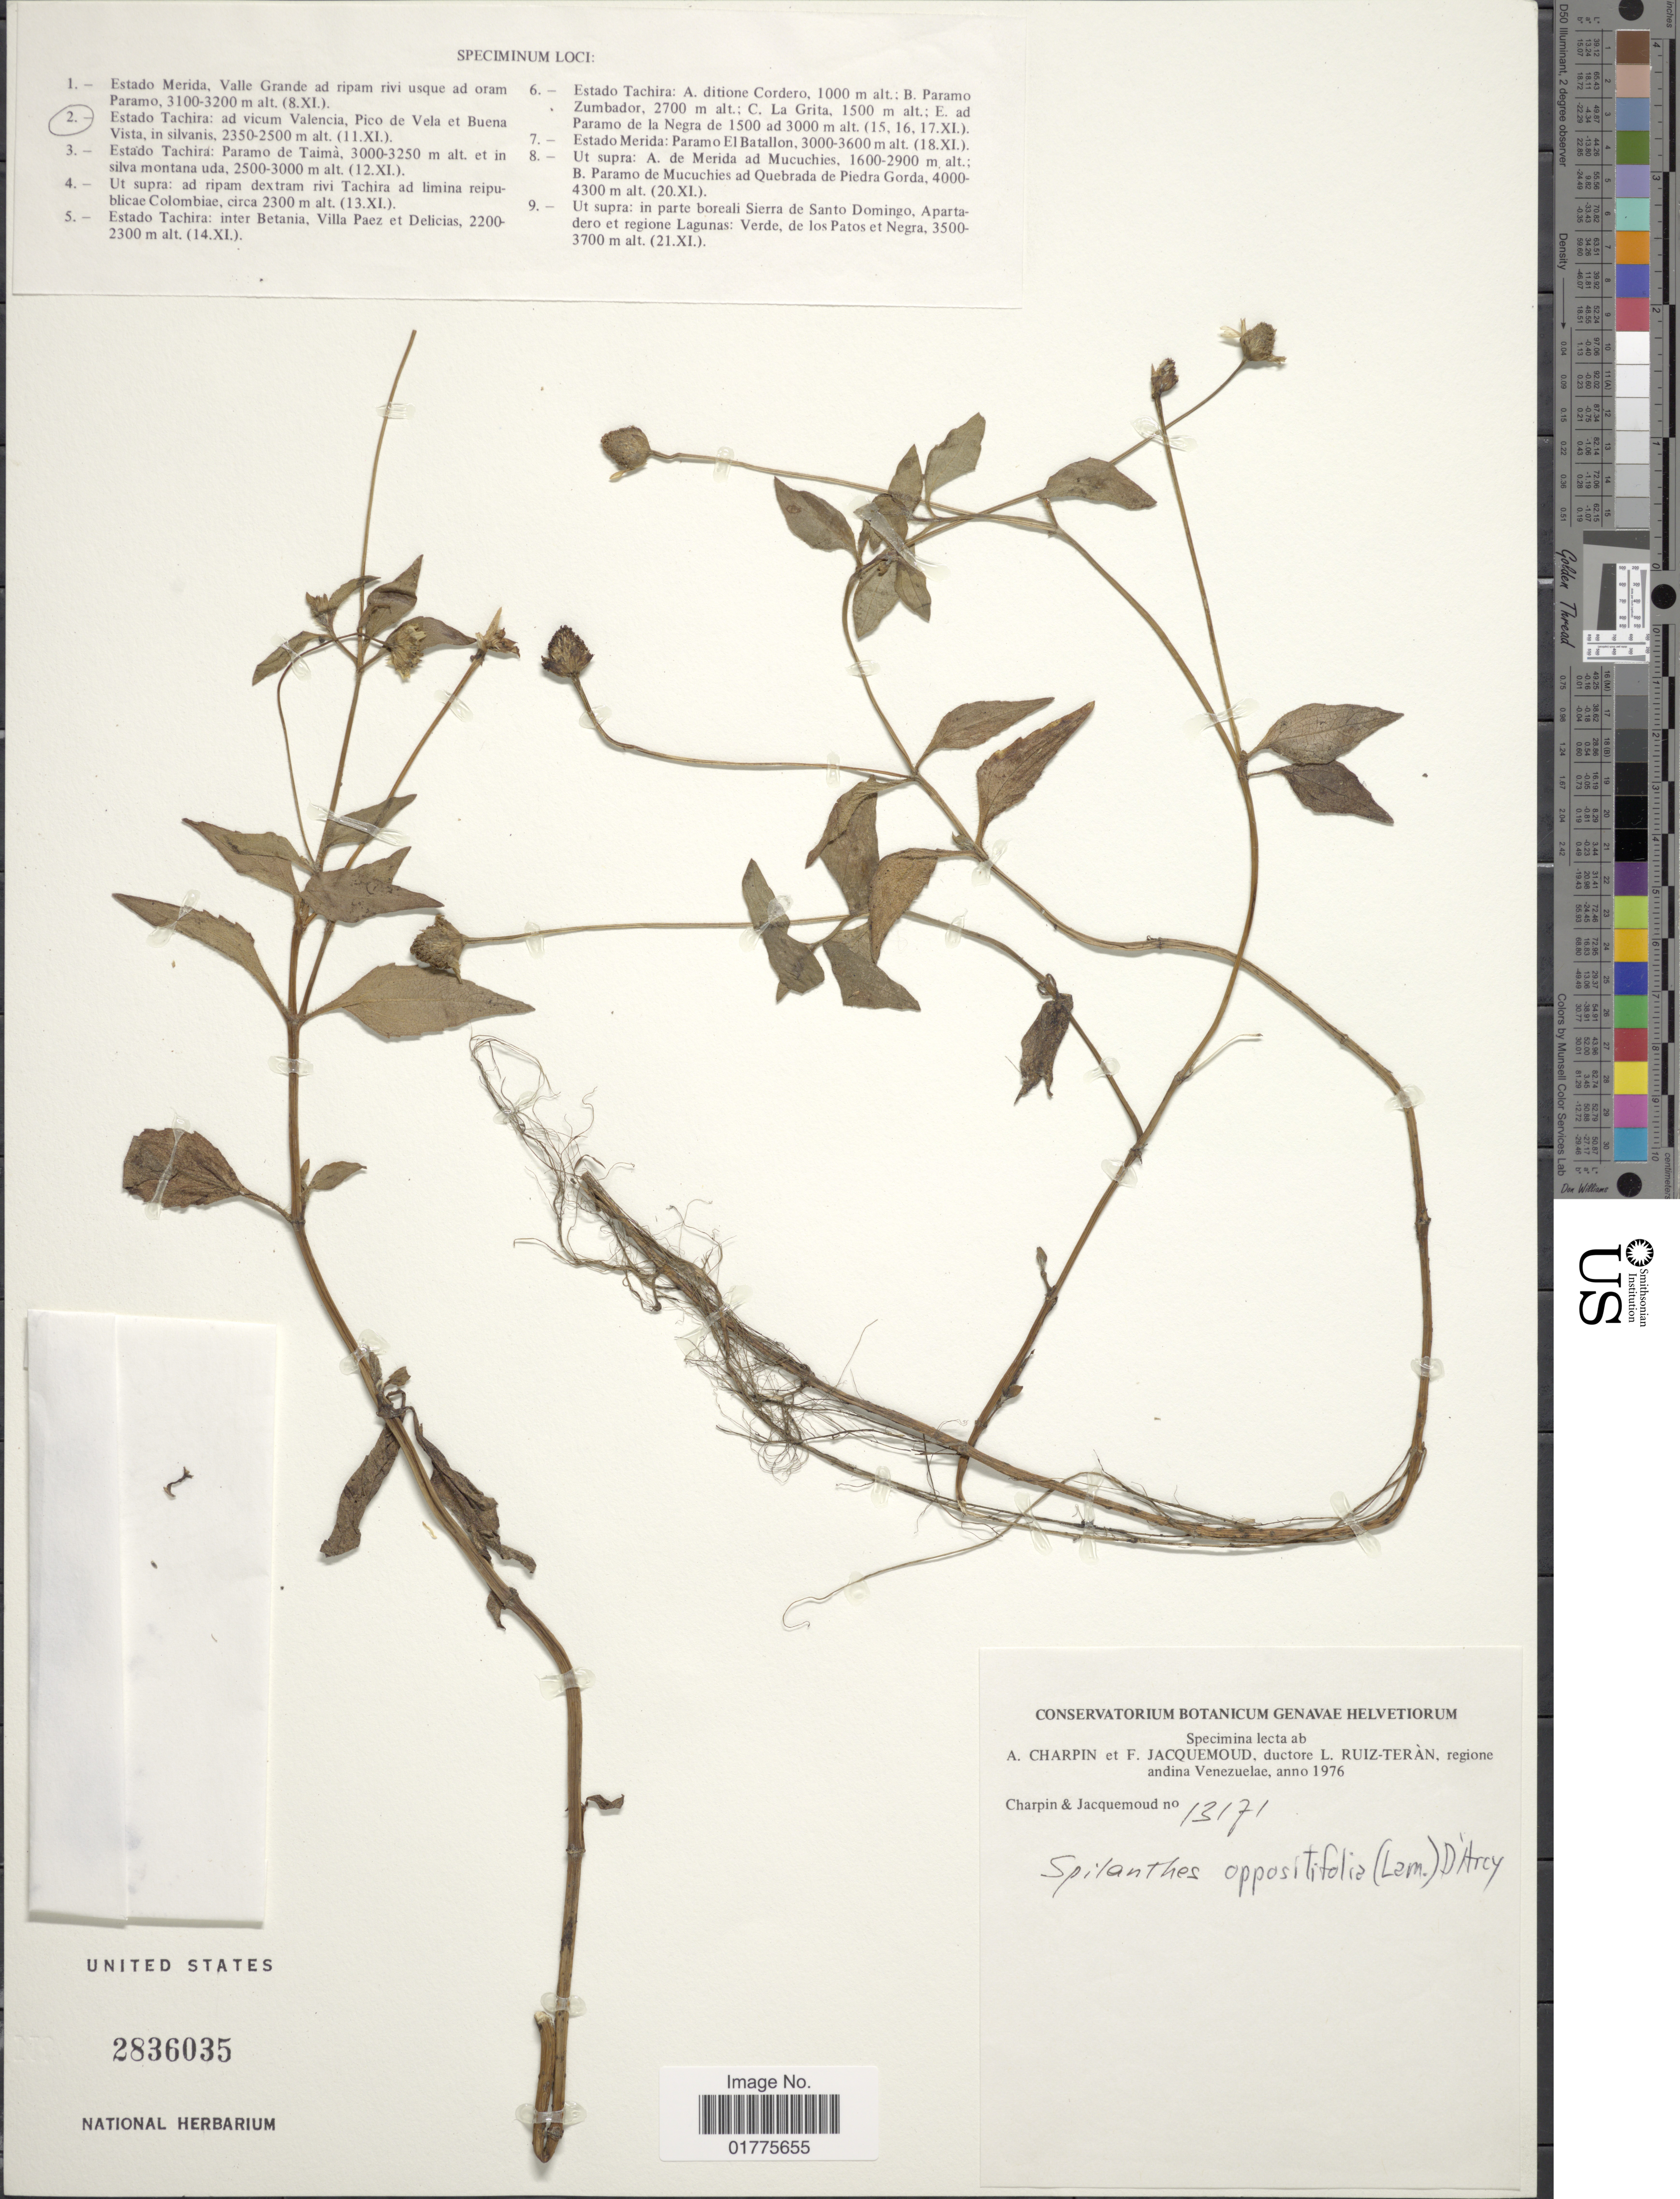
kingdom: Plantae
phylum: Tracheophyta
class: Magnoliopsida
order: Asterales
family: Asteraceae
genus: Acmella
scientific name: Acmella repens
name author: (Walter) Rich.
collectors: A. Charpin & F. Jacquemoud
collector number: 13171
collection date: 1976-11-11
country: Venezuela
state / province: Tachira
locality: Ad vicum Valencia, Pico de Vela et Buena Vista, in silvanis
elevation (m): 2350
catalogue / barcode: US 2836035